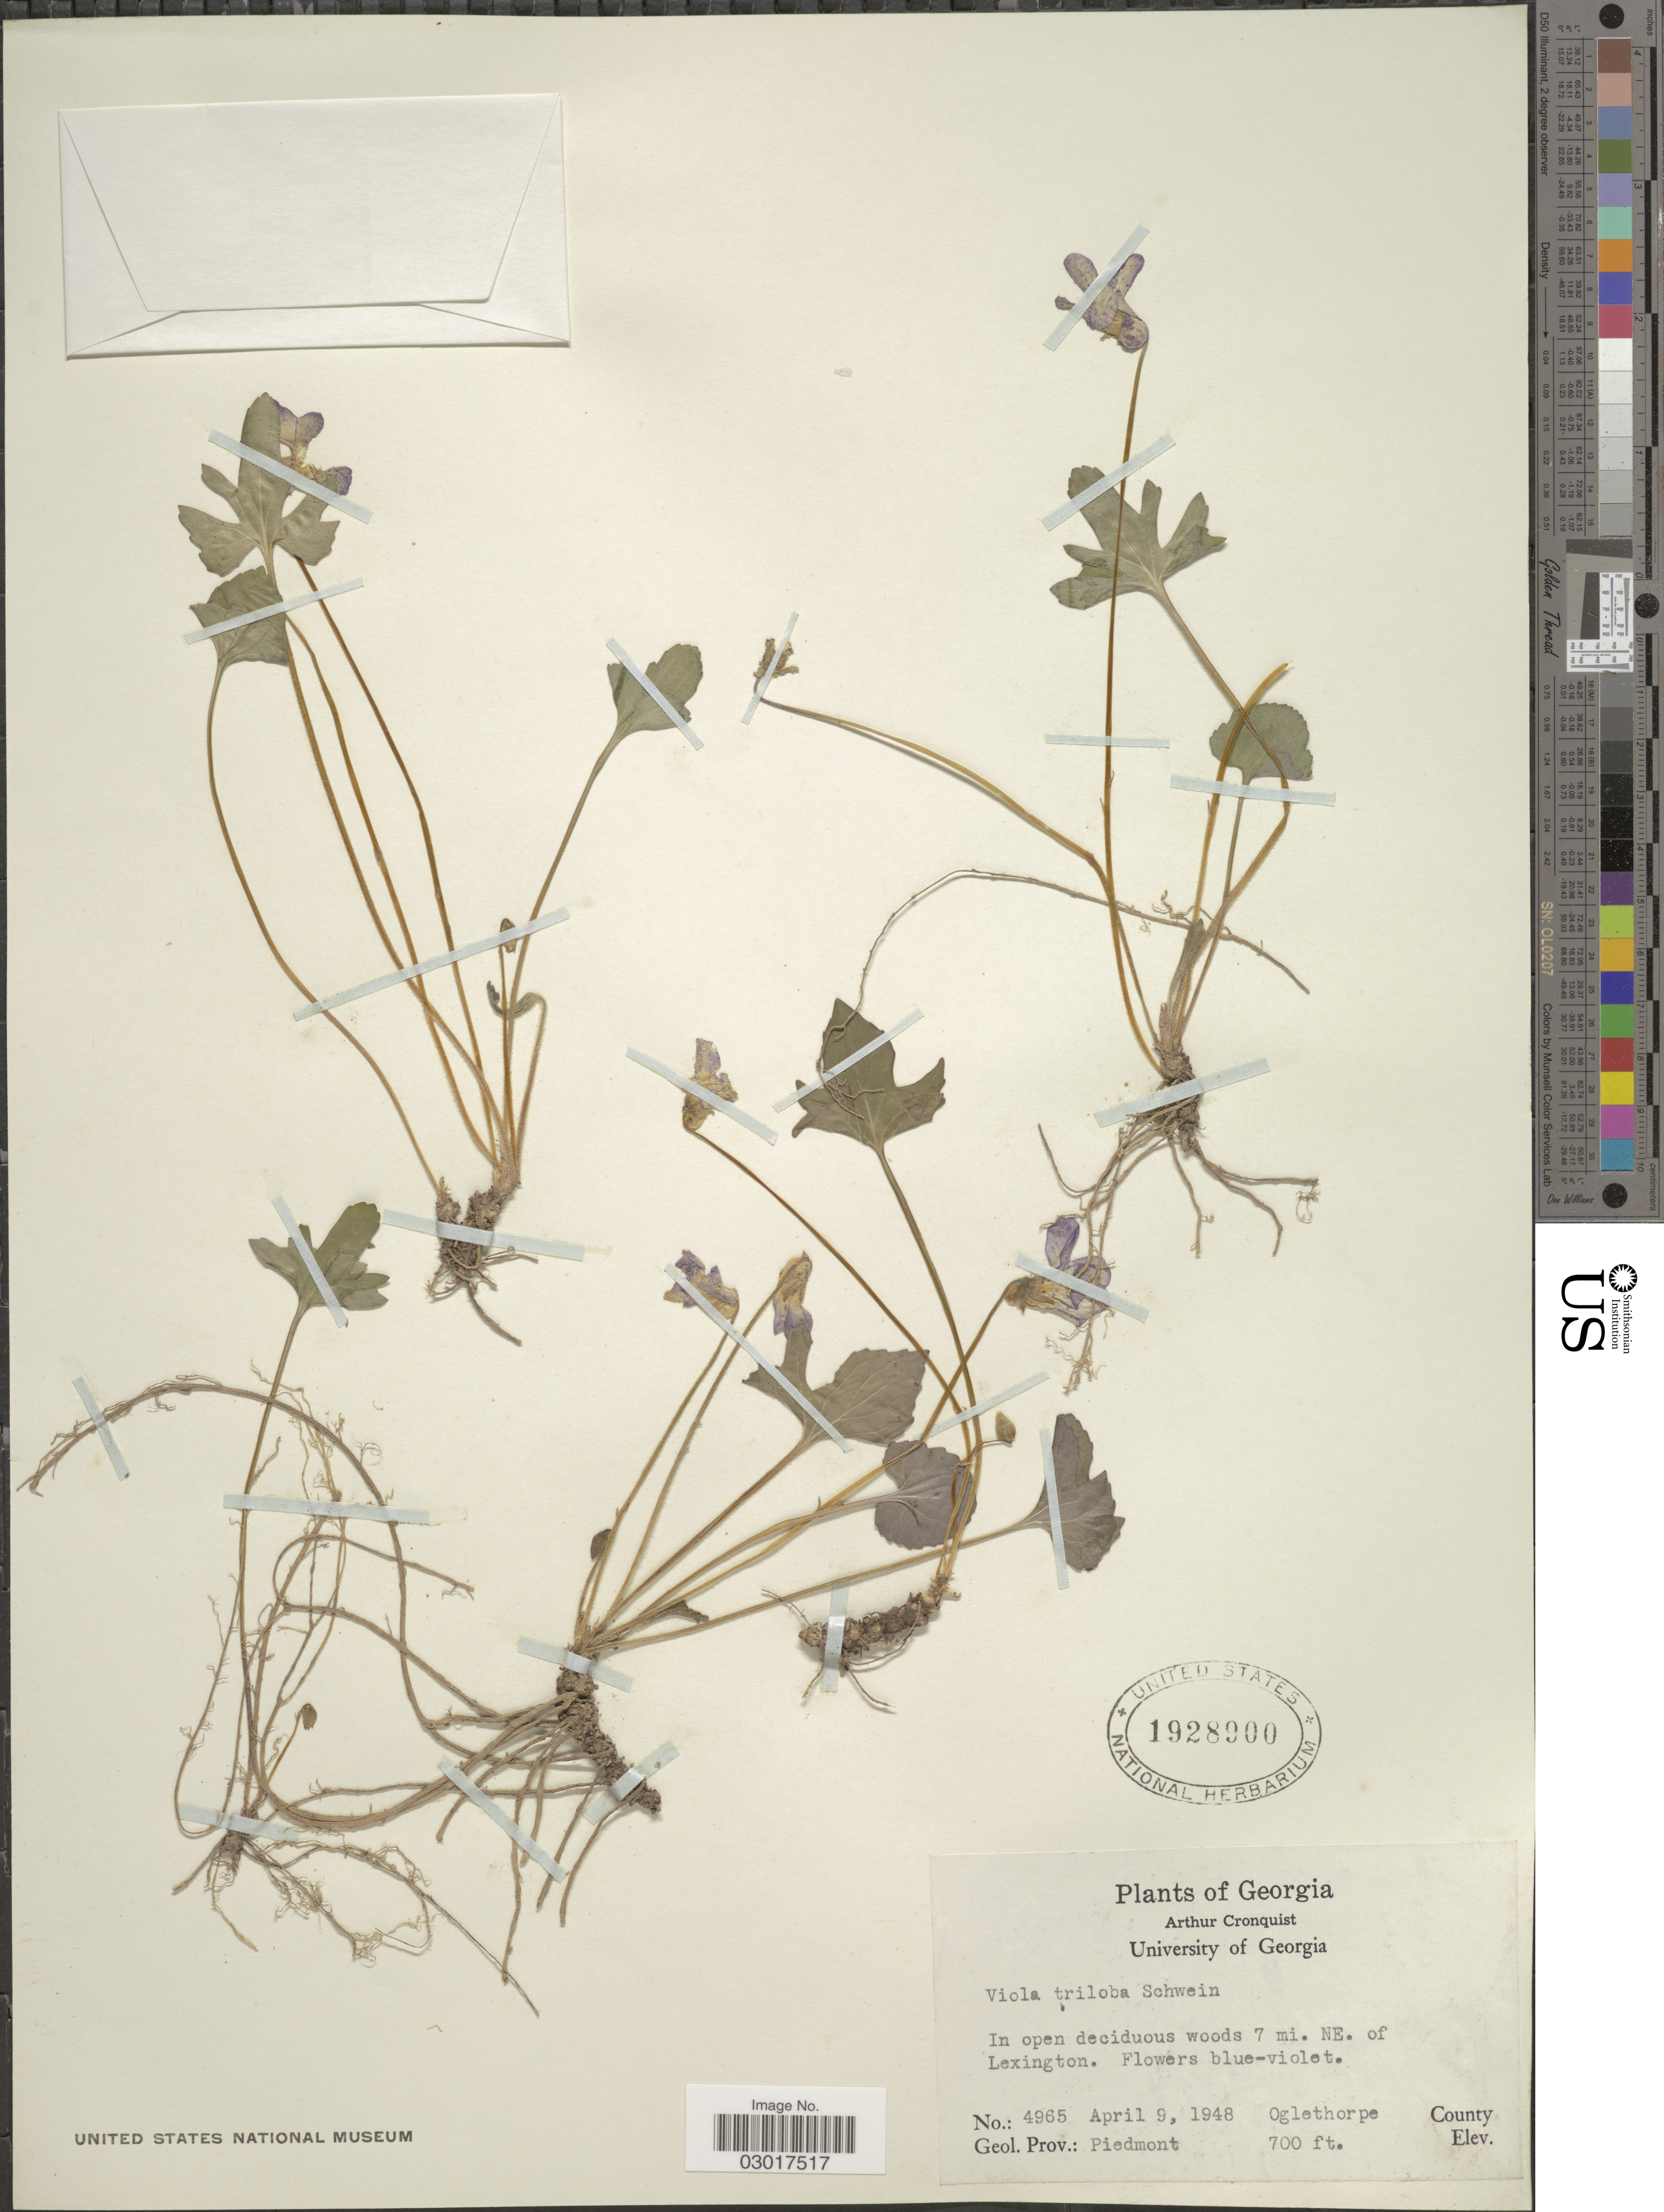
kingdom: Plantae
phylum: Tracheophyta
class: Magnoliopsida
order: Malpighiales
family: Violaceae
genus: Viola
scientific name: Viola triloba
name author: Schwein.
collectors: A. J. Cronquist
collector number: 4965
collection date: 1948-04-09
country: United States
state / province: Georgia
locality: In open deciduous woods 7 mi. NE. of Lexington. Oglethorpe County.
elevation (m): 213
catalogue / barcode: US 1928900